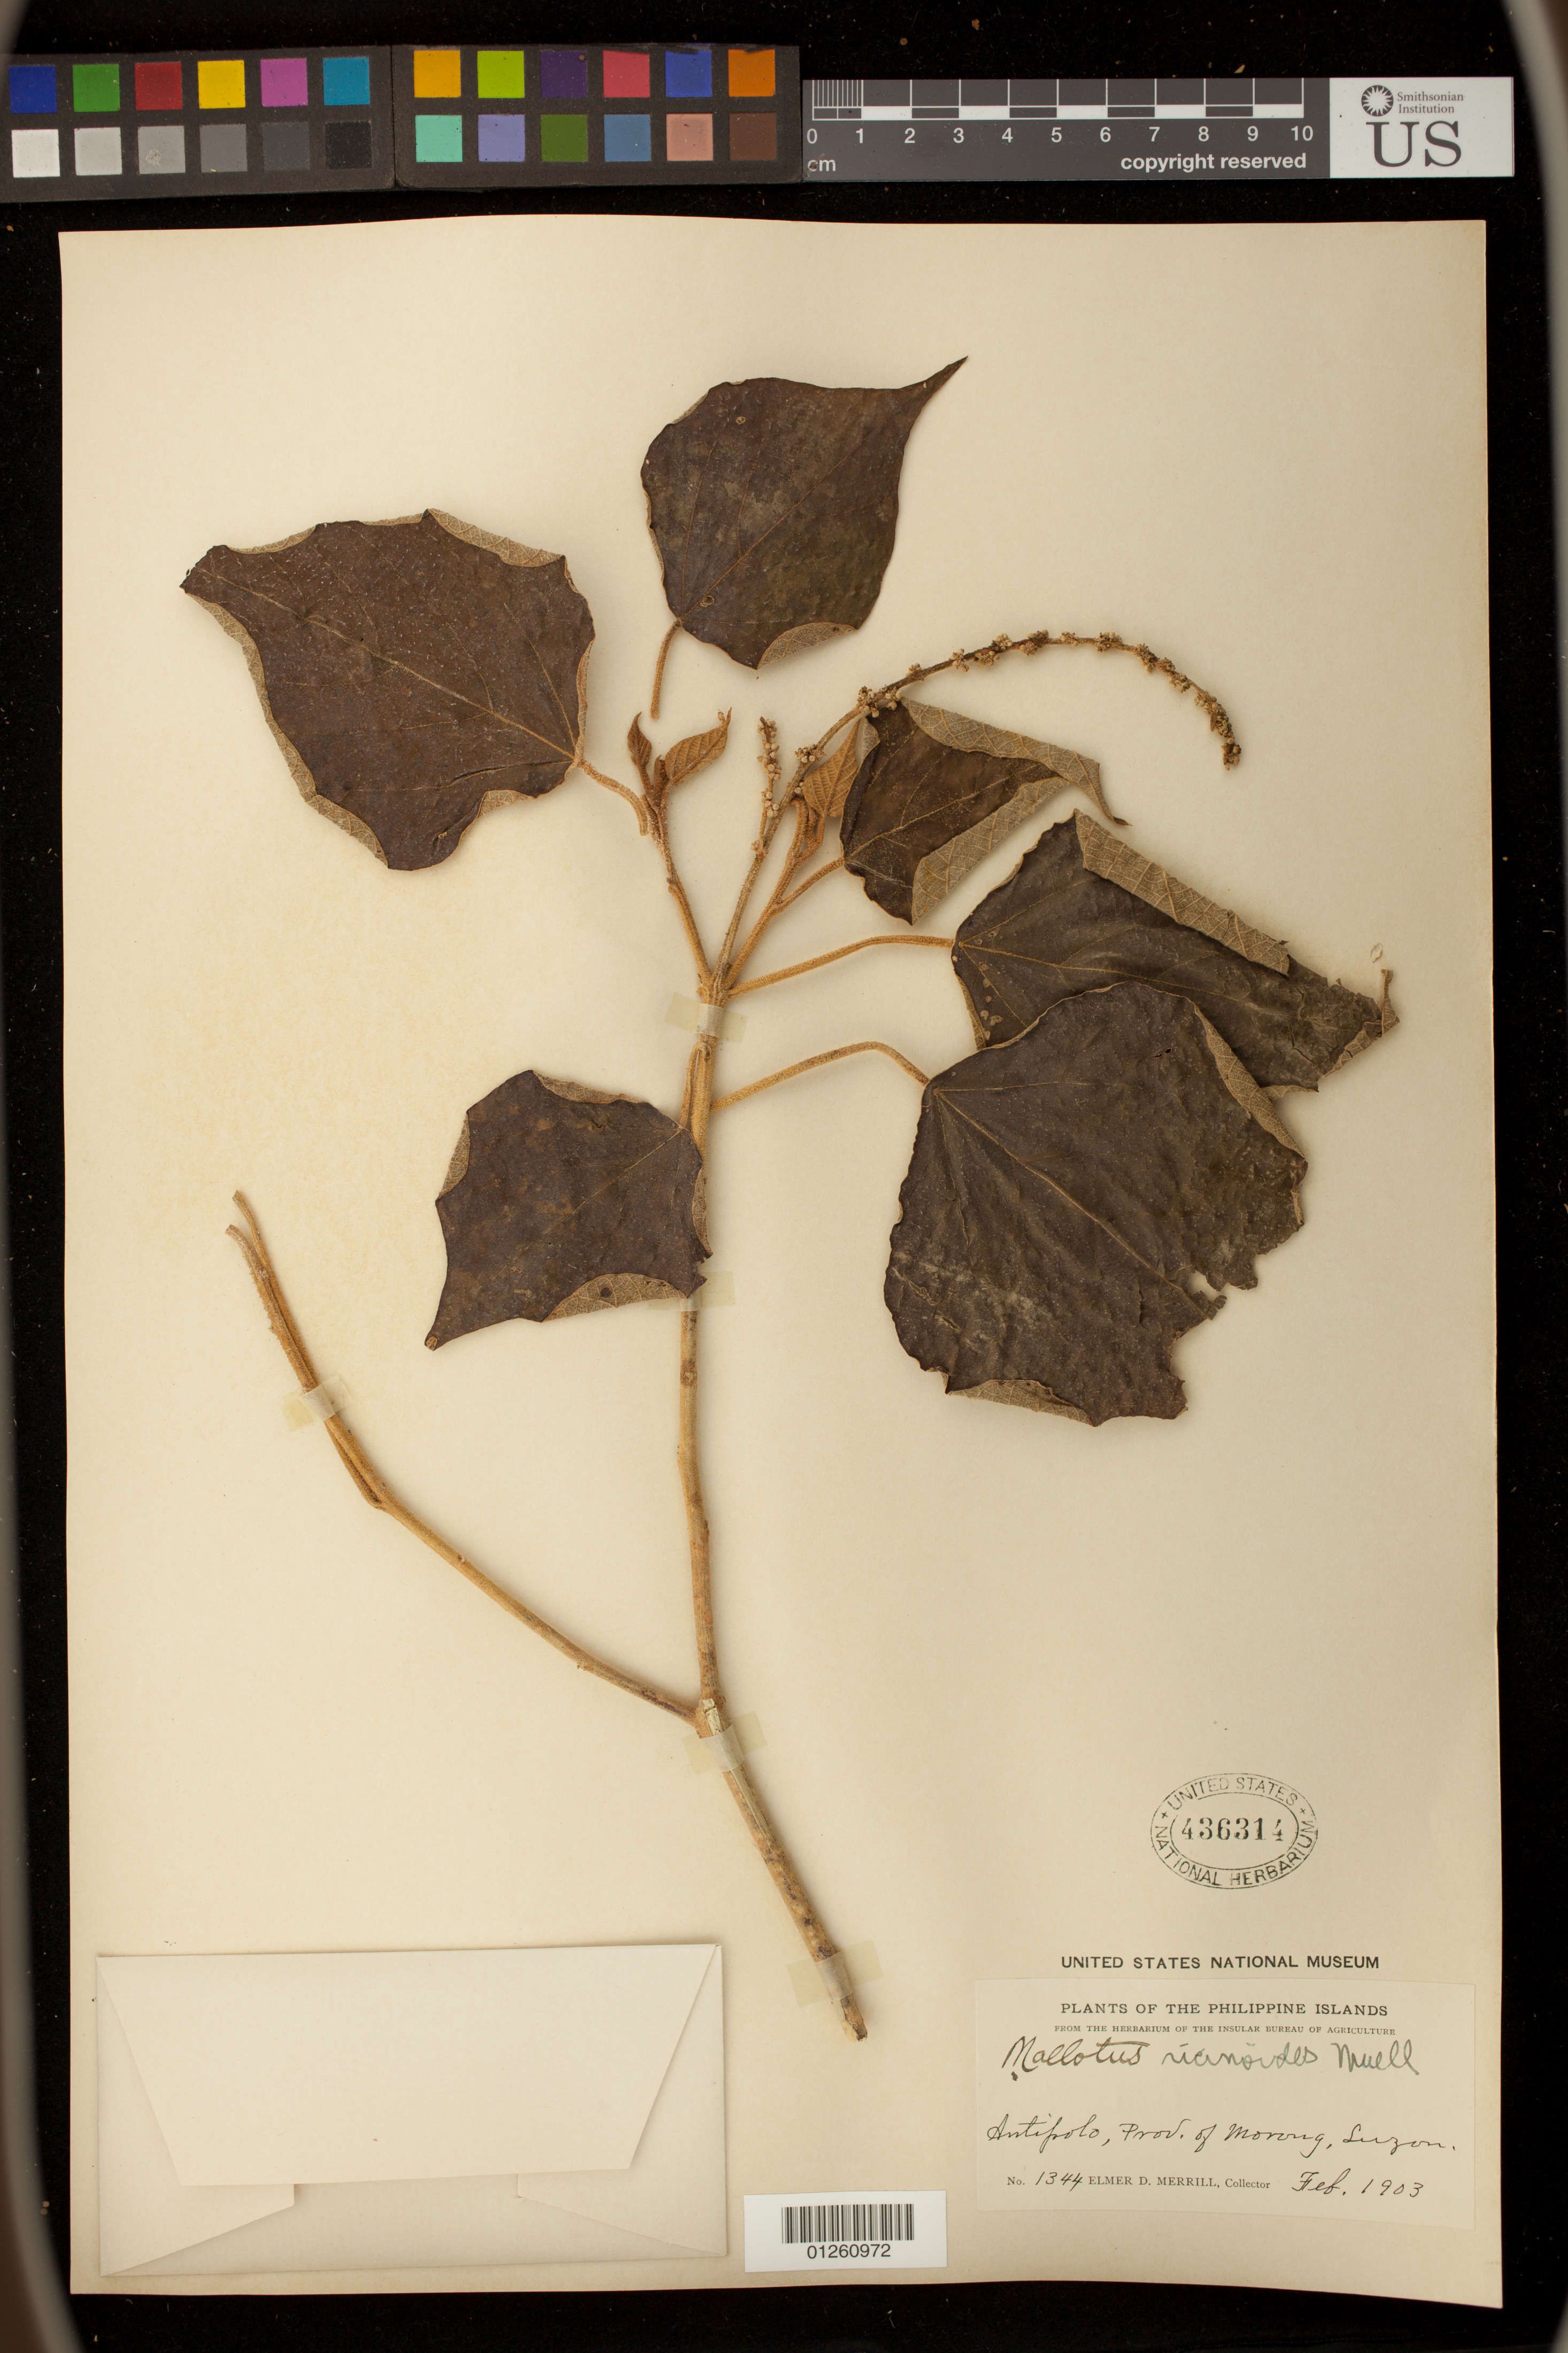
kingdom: Plantae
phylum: Tracheophyta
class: Magnoliopsida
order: Malpighiales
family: Euphorbiaceae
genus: Mallotus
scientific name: Mallotus ricinoides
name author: (Pers.) Müll. Arg.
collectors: E. D. Merrill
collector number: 1344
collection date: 1933-02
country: Philippines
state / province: Calabarzon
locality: Antipolo, Province of Morong, Luzon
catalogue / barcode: US 436314